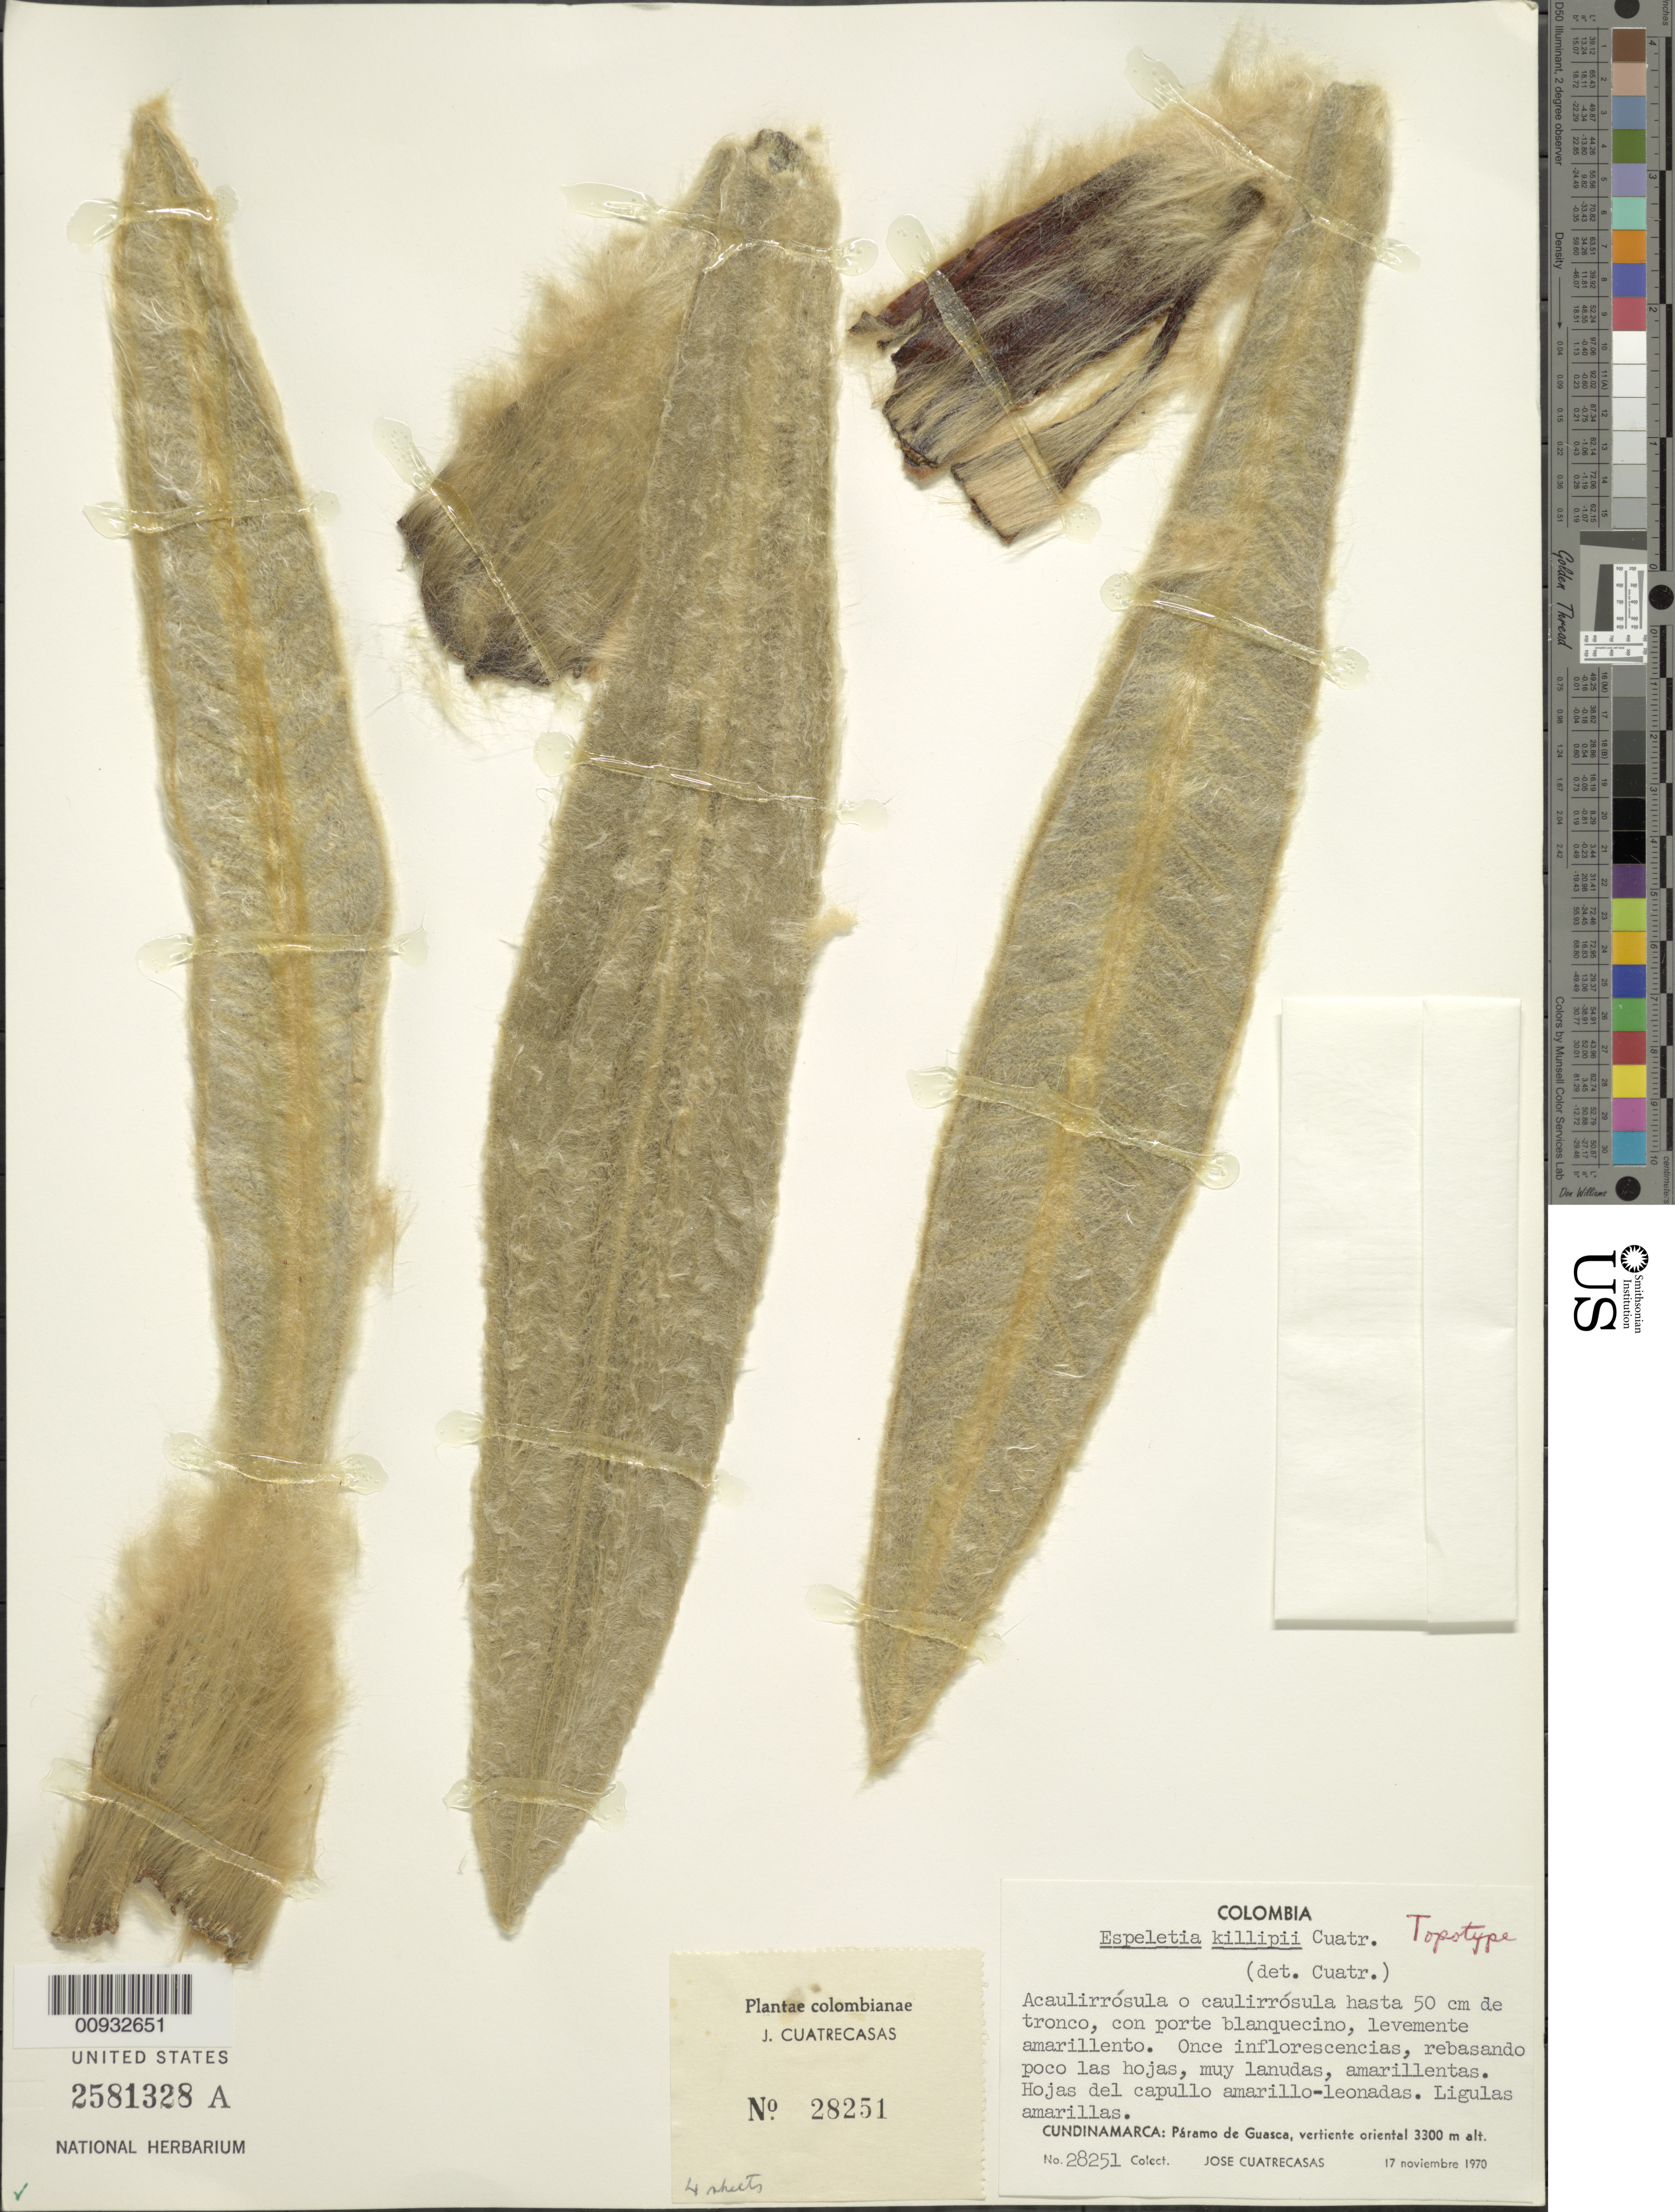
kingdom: Plantae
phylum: Tracheophyta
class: Magnoliopsida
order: Asterales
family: Asteraceae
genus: Espeletia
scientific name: Espeletia killipii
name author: Cuatrec.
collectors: J. Cuatrecasas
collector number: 28251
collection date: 1970-11-17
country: Colombia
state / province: Cundinamarca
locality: Paramo de Guasca, vertiente oriental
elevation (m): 3300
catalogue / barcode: US 2581328A